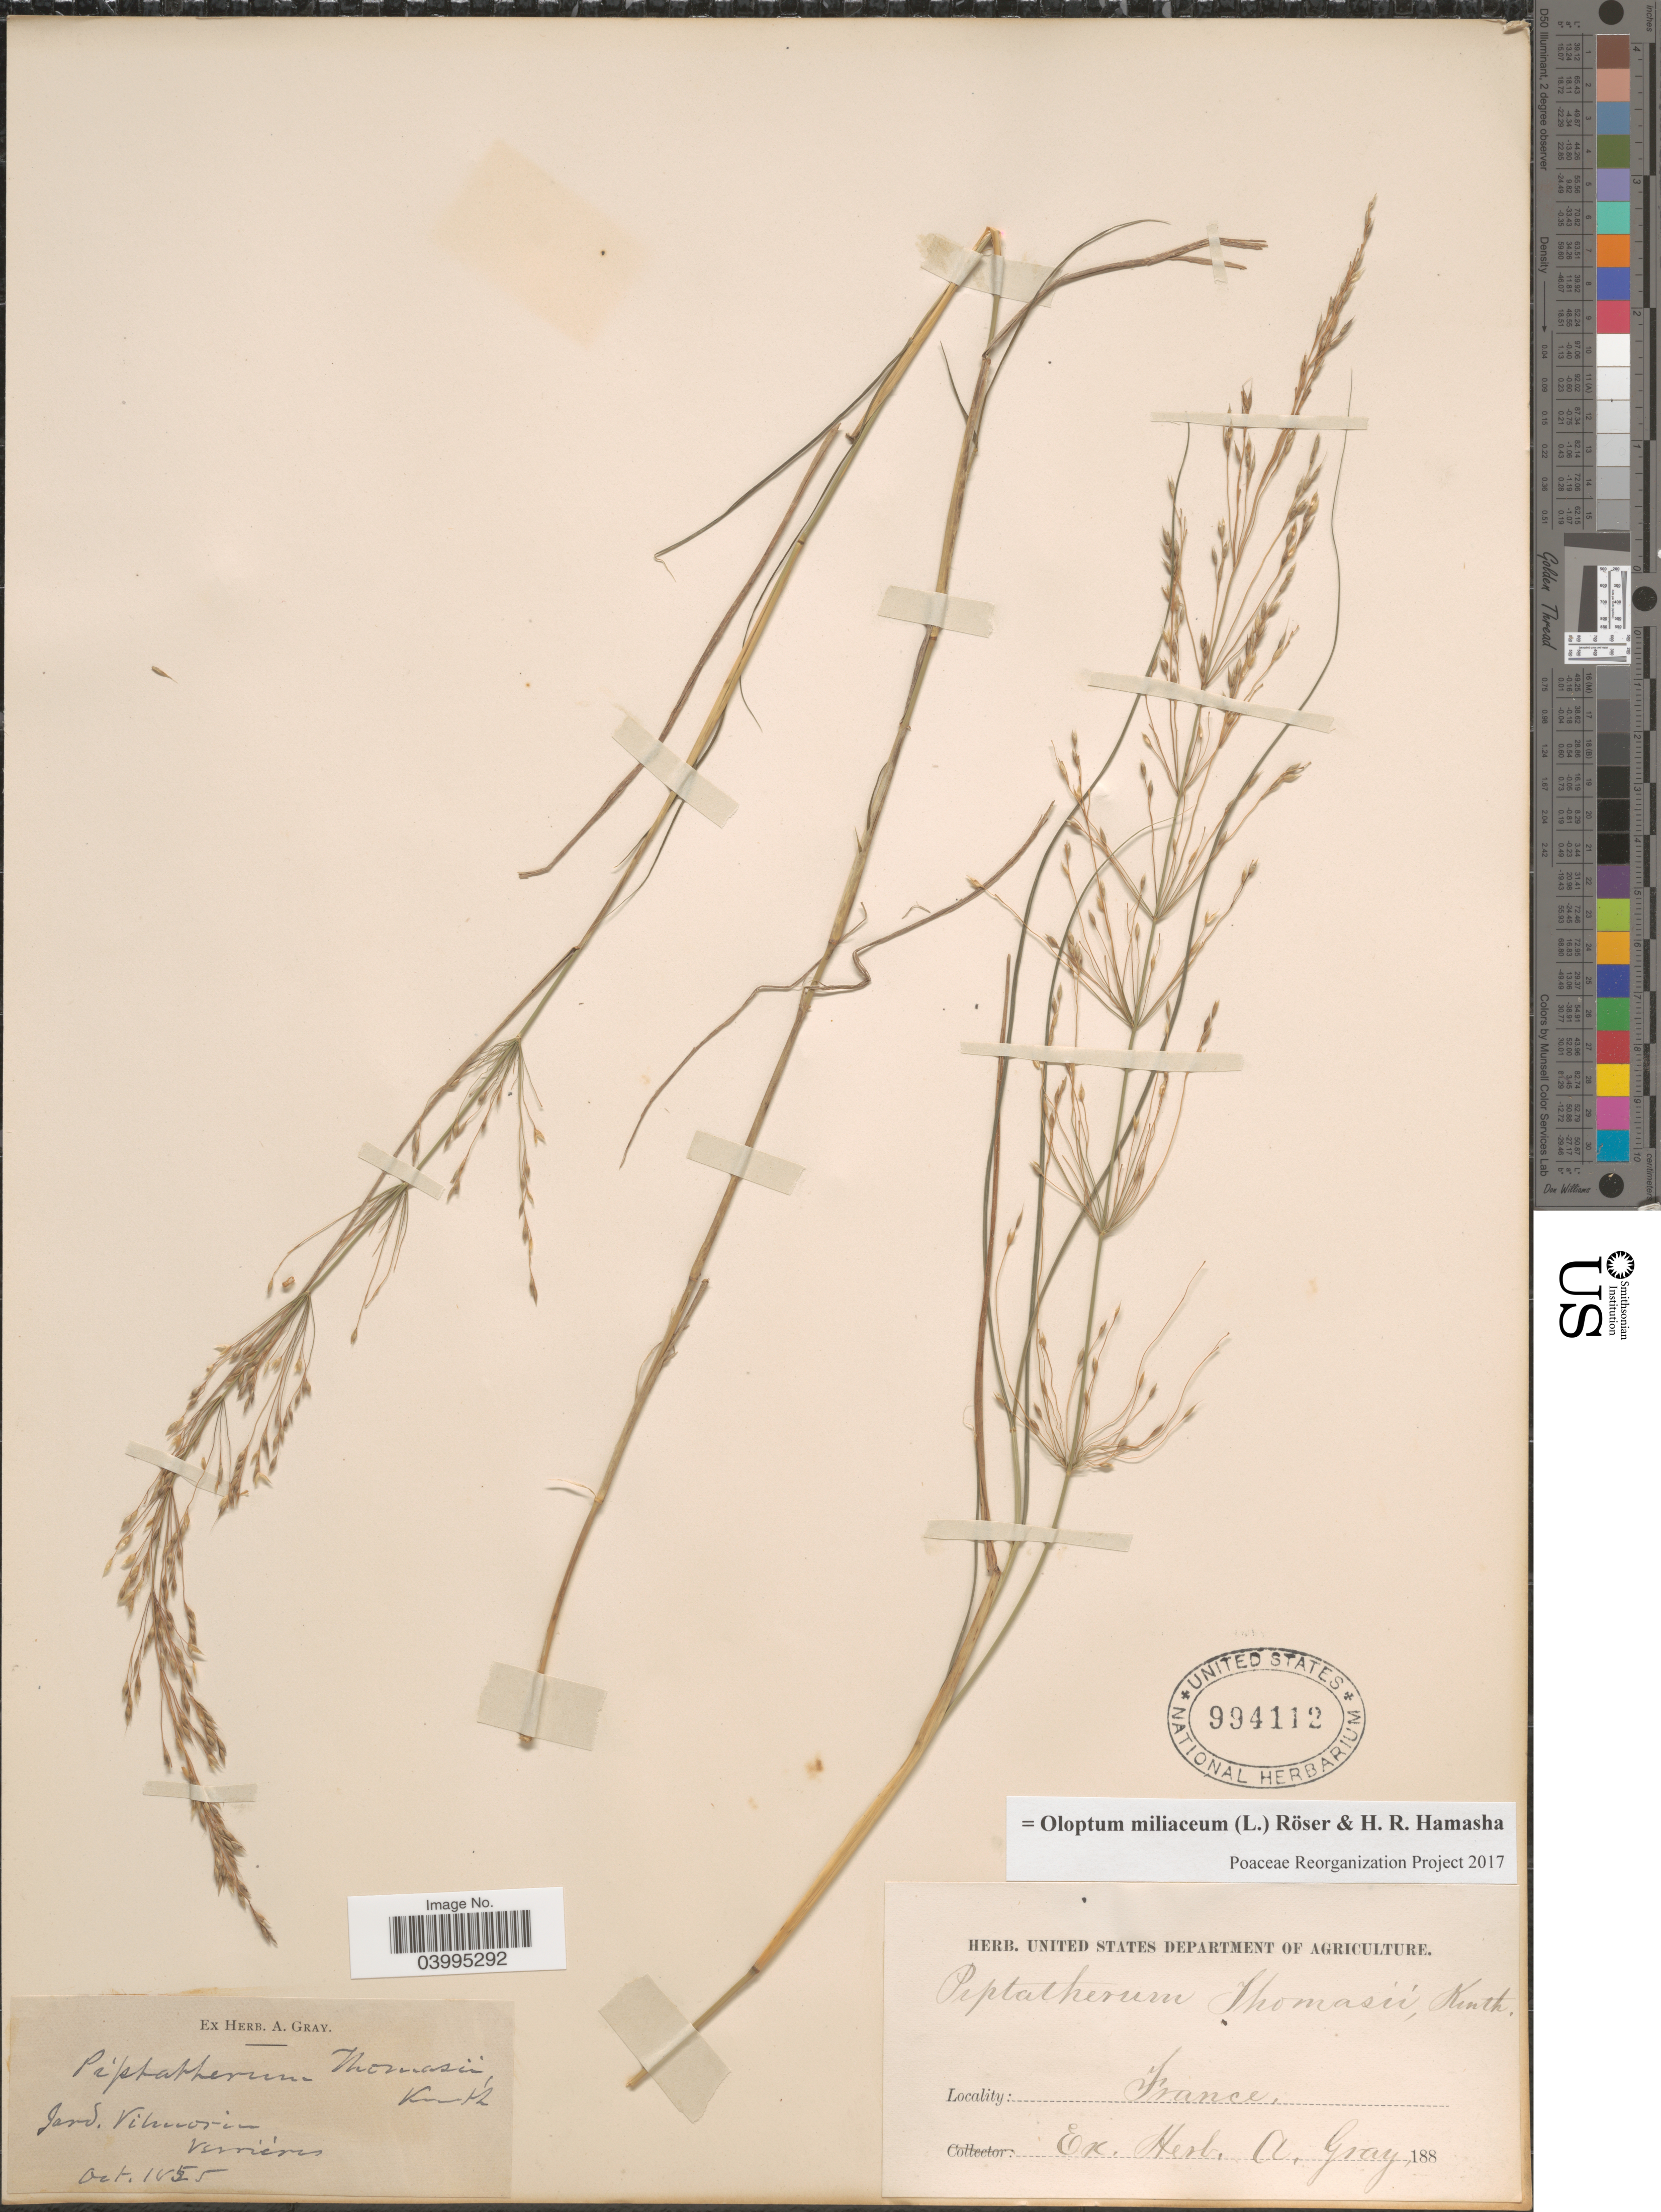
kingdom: Plantae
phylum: Tracheophyta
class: Liliopsida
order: Poales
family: Poaceae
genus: Oloptum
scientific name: Oloptum miliaceum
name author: Röser & H. R. Hamasha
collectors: ex herb. Gray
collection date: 1855-10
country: France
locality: Jard. Vilmorin. Verrières.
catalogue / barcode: US 994112